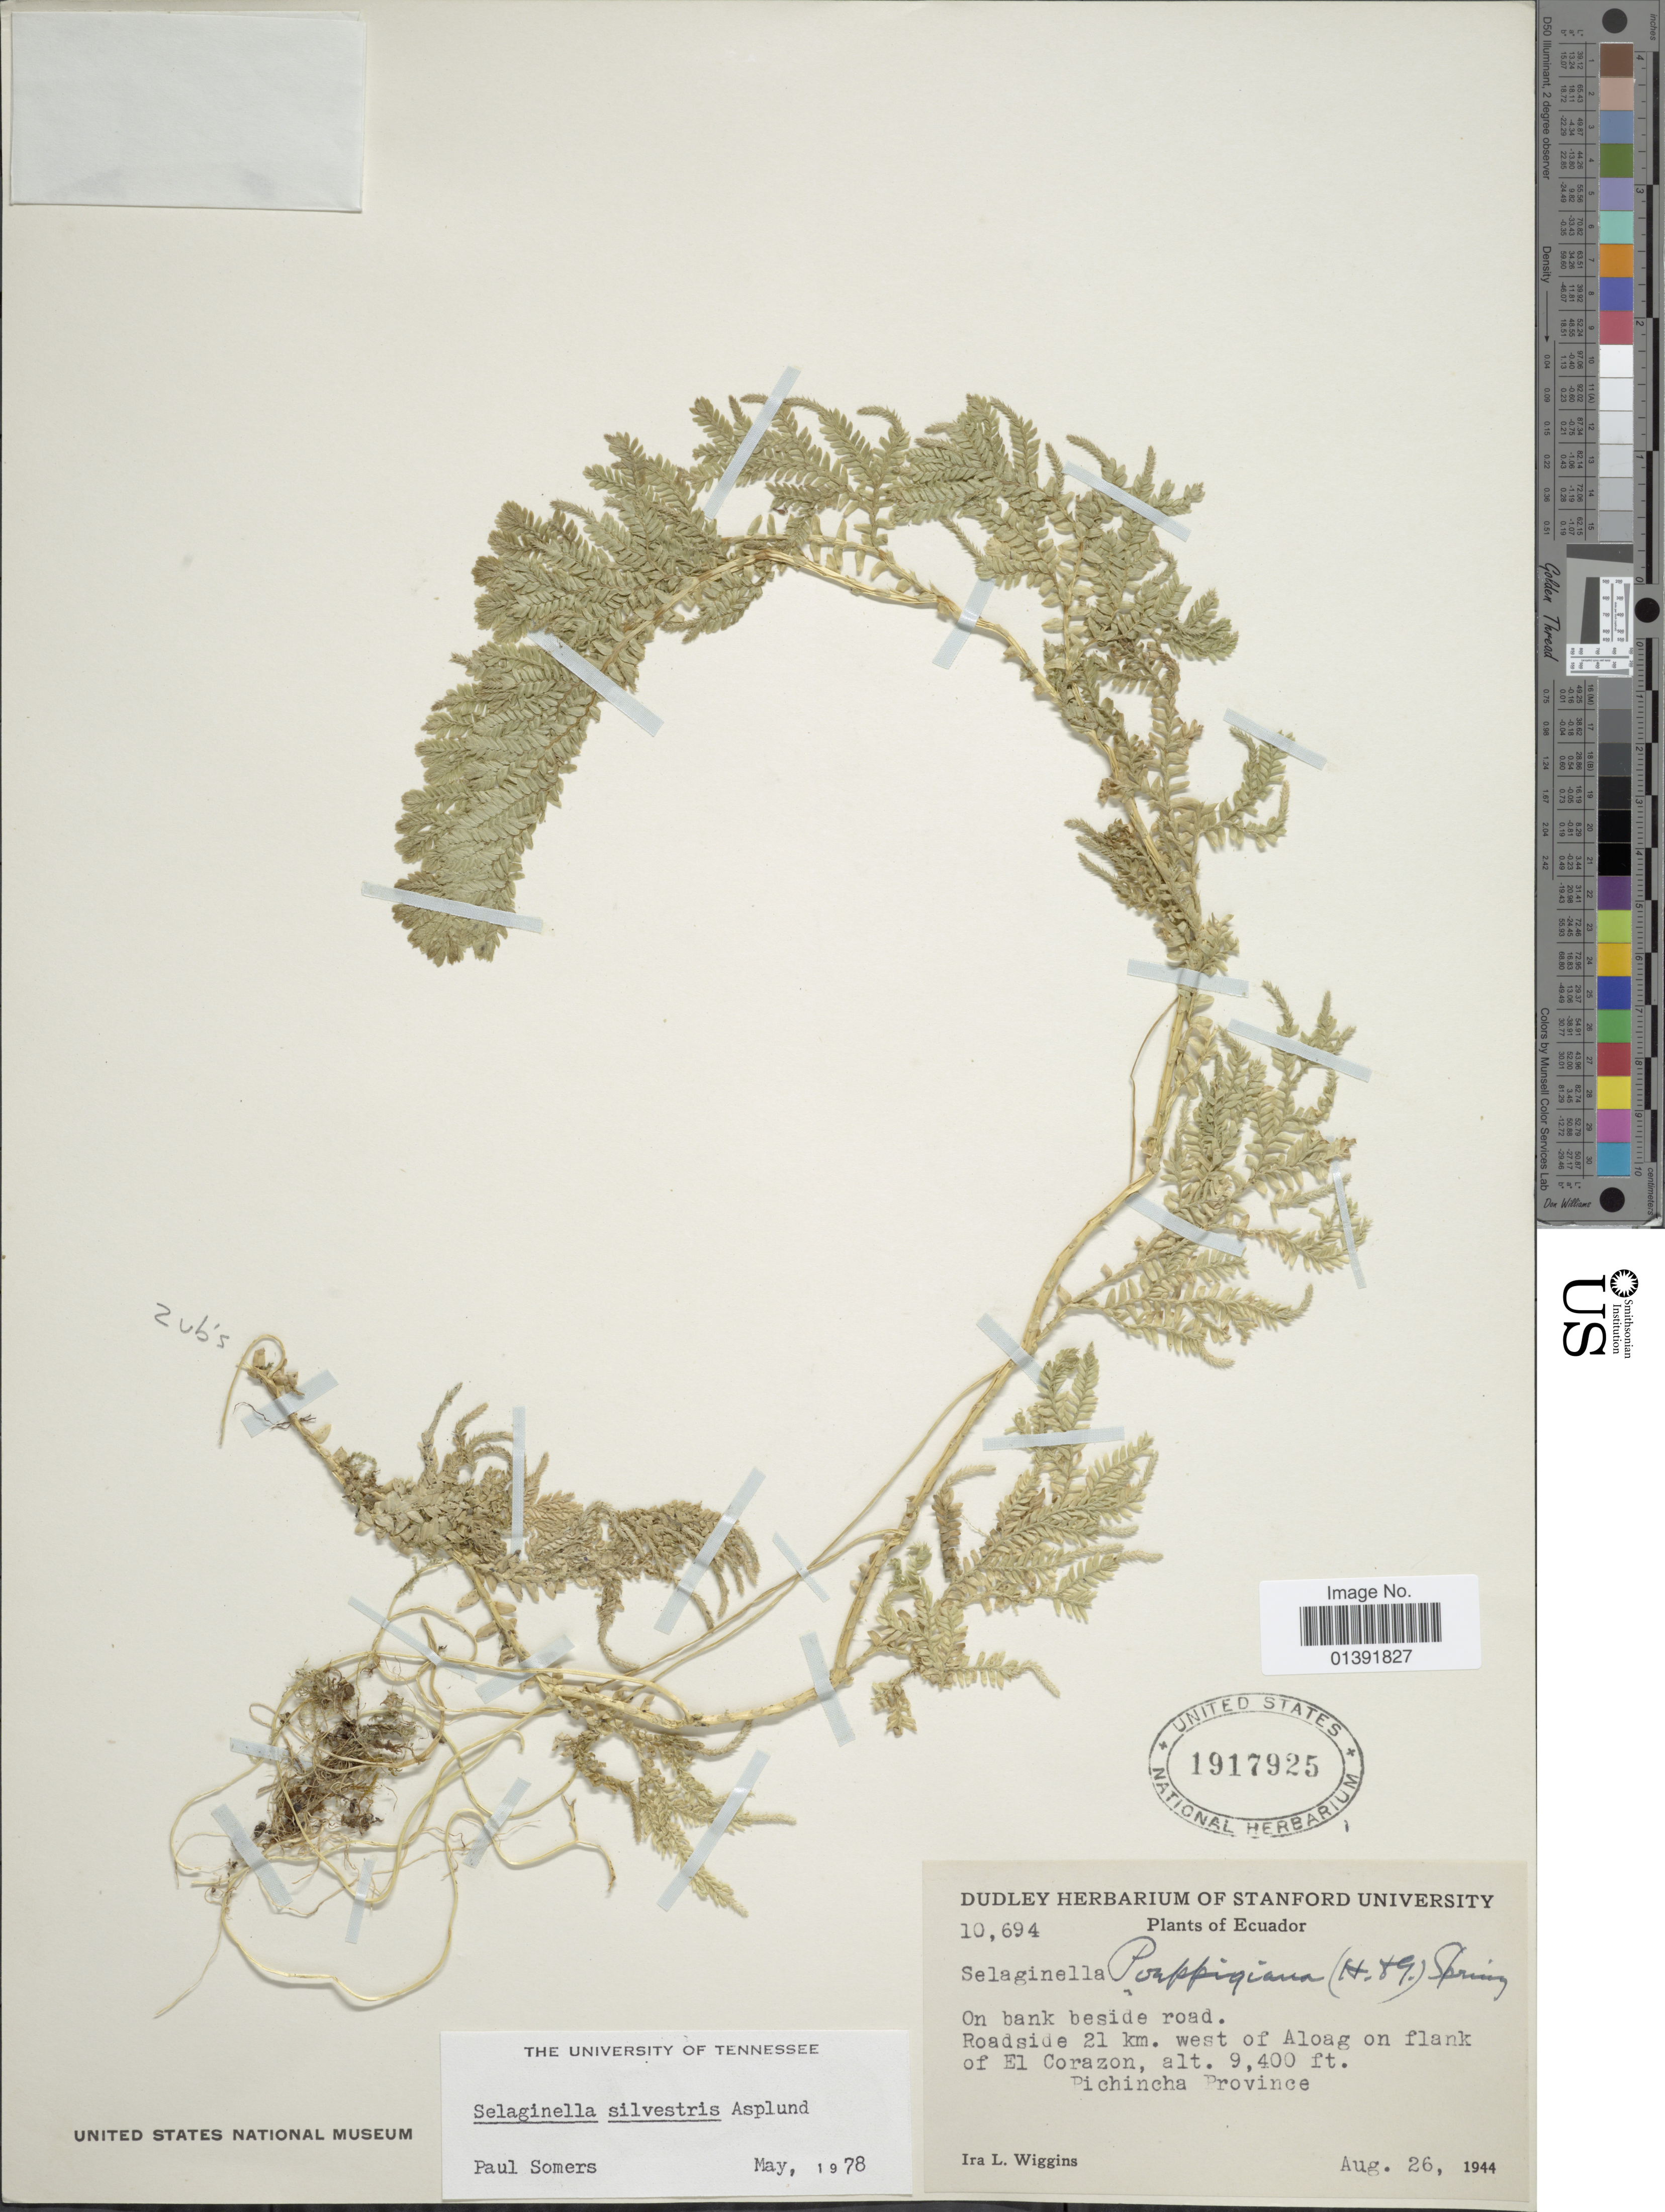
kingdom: Plantae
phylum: Tracheophyta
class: Lycopodiopsida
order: Selaginellales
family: Selaginellaceae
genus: Selaginella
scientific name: Selaginella silvestris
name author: Aspl.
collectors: I. L. Wiggins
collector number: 10694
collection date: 1944-08-26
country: Ecuador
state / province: Pichincha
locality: Roadside 21 km west of Aloag on flank of El Corazon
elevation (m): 2865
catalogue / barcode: US 1917925